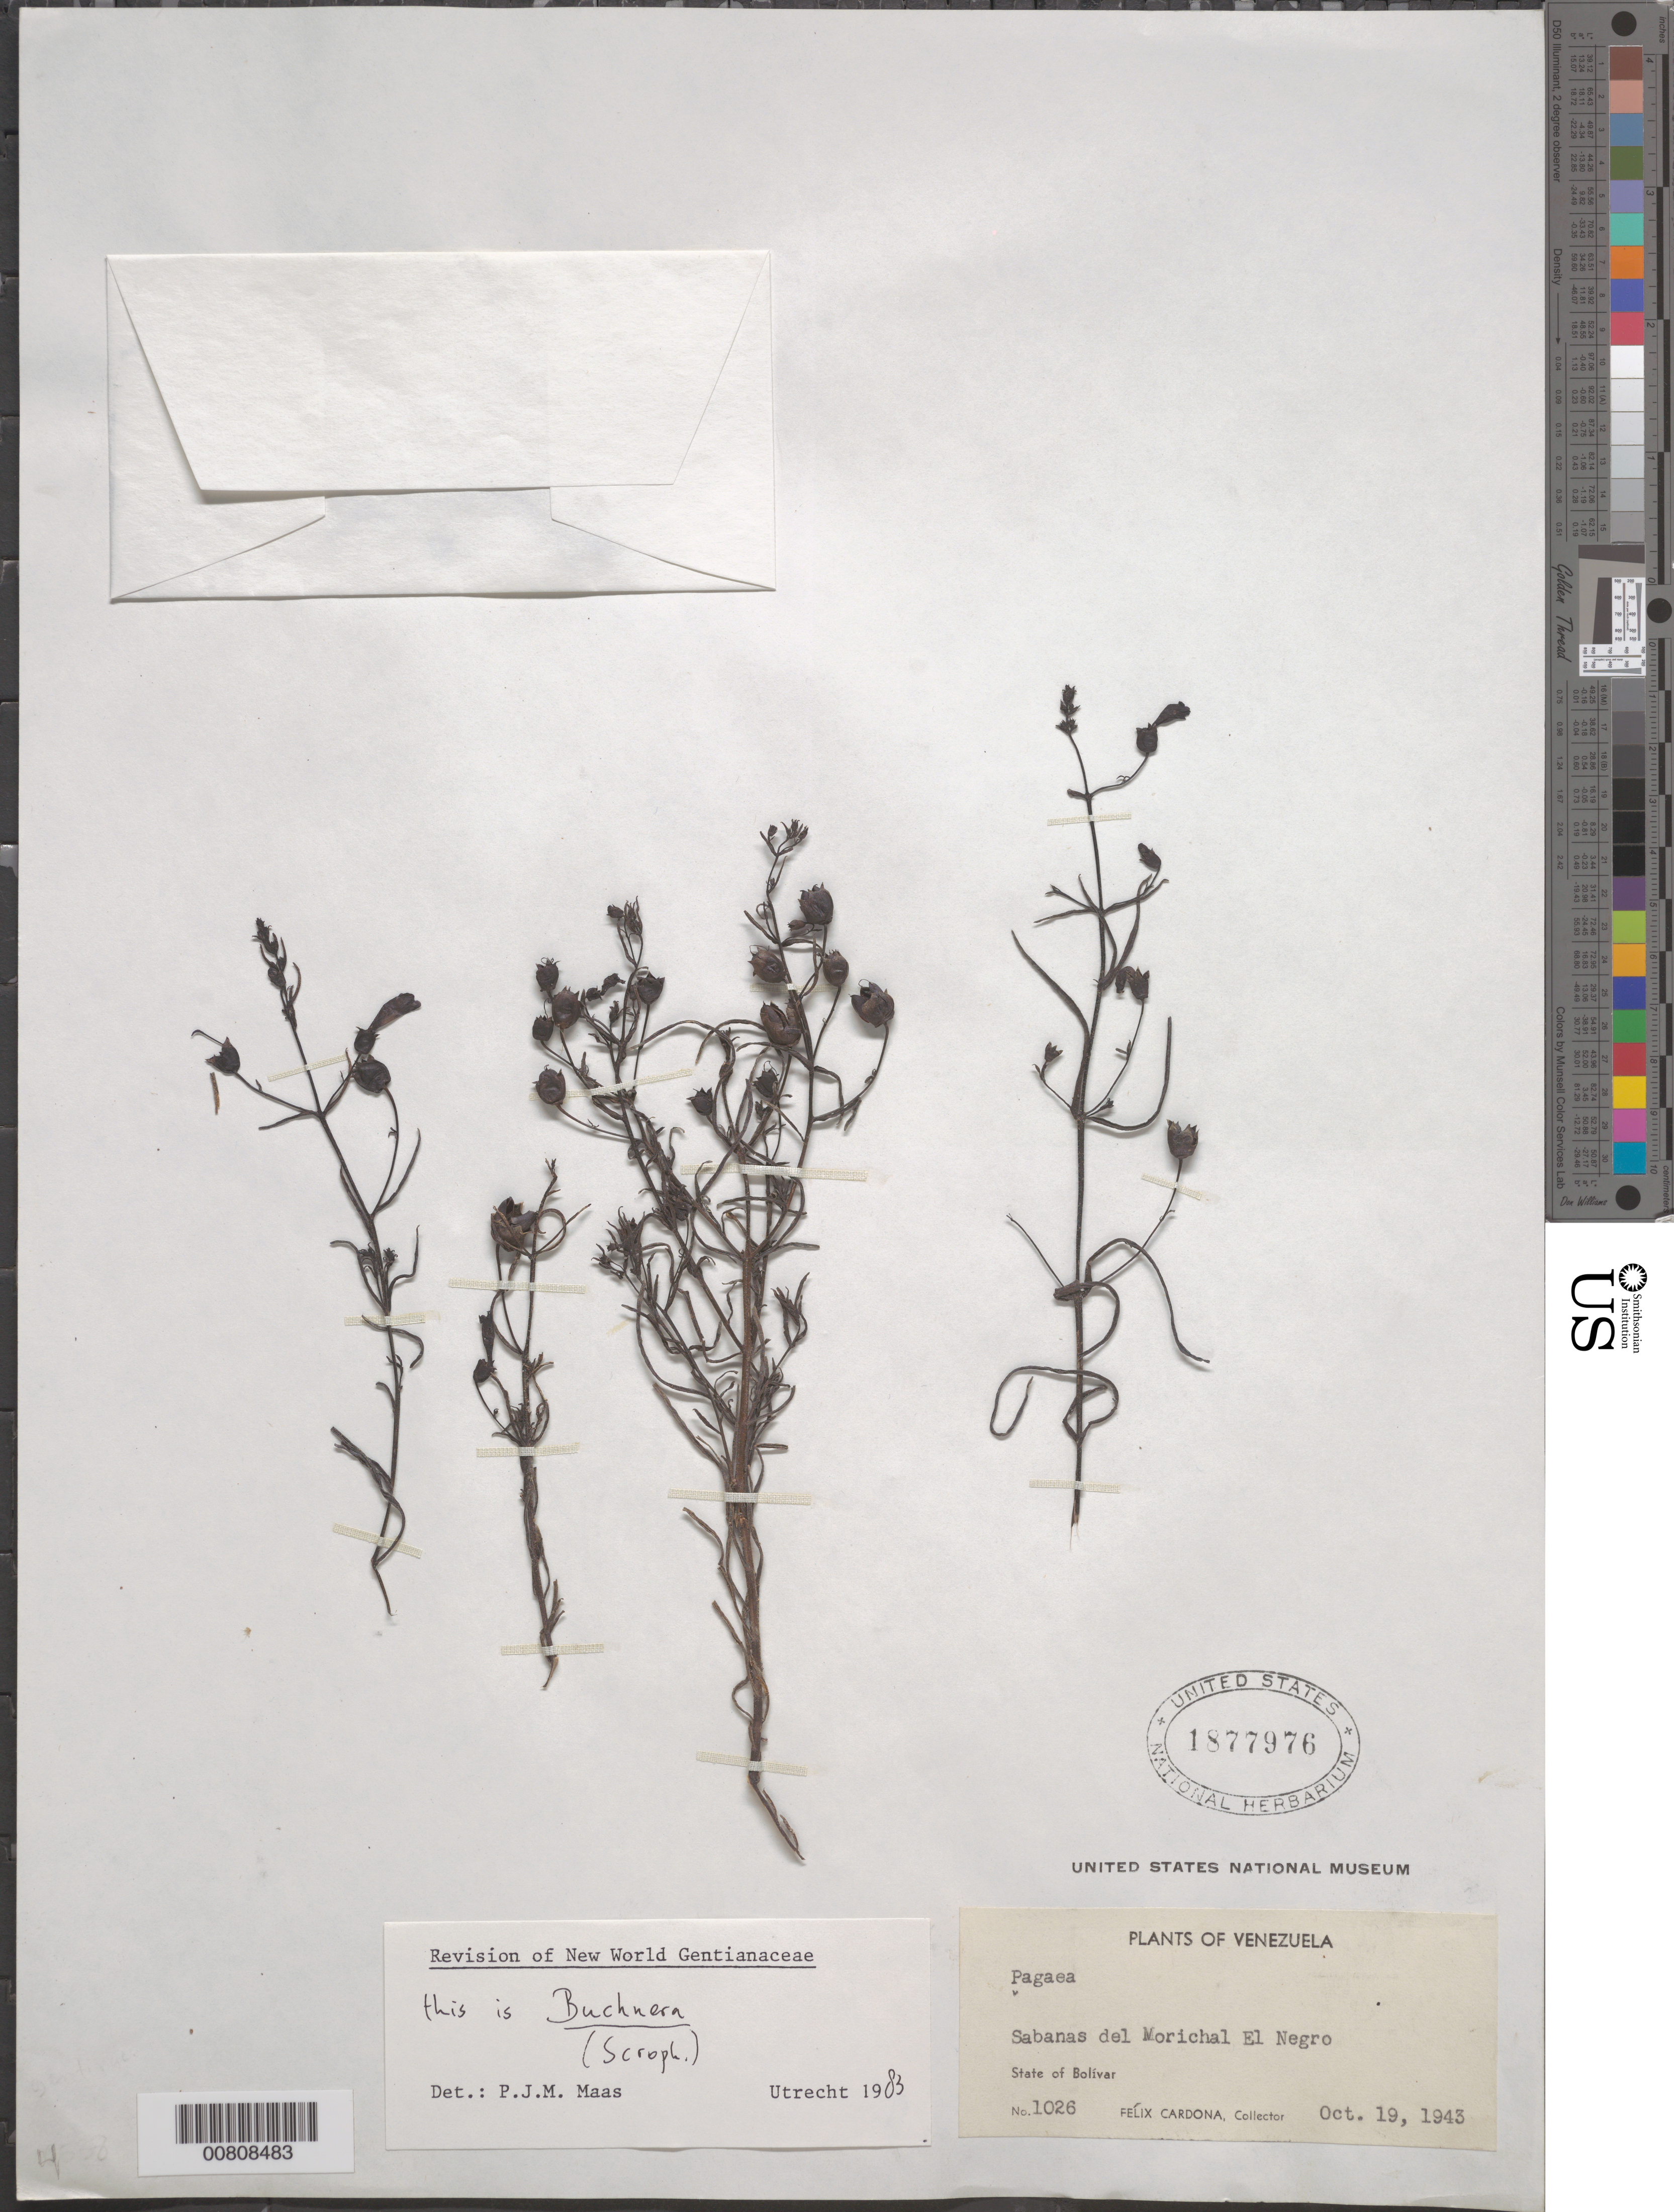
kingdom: Plantae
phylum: Tracheophyta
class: Magnoliopsida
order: Lamiales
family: Orobanchaceae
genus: Buchnera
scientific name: Buchnera sp.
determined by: Maas, Paul J. M.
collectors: F. Cardona Puig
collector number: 1026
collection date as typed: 19-Oct-43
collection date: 1943-10-19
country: Venezuela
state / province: Bolívar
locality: Morichal El Negro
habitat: Savannas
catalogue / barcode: US 1877976